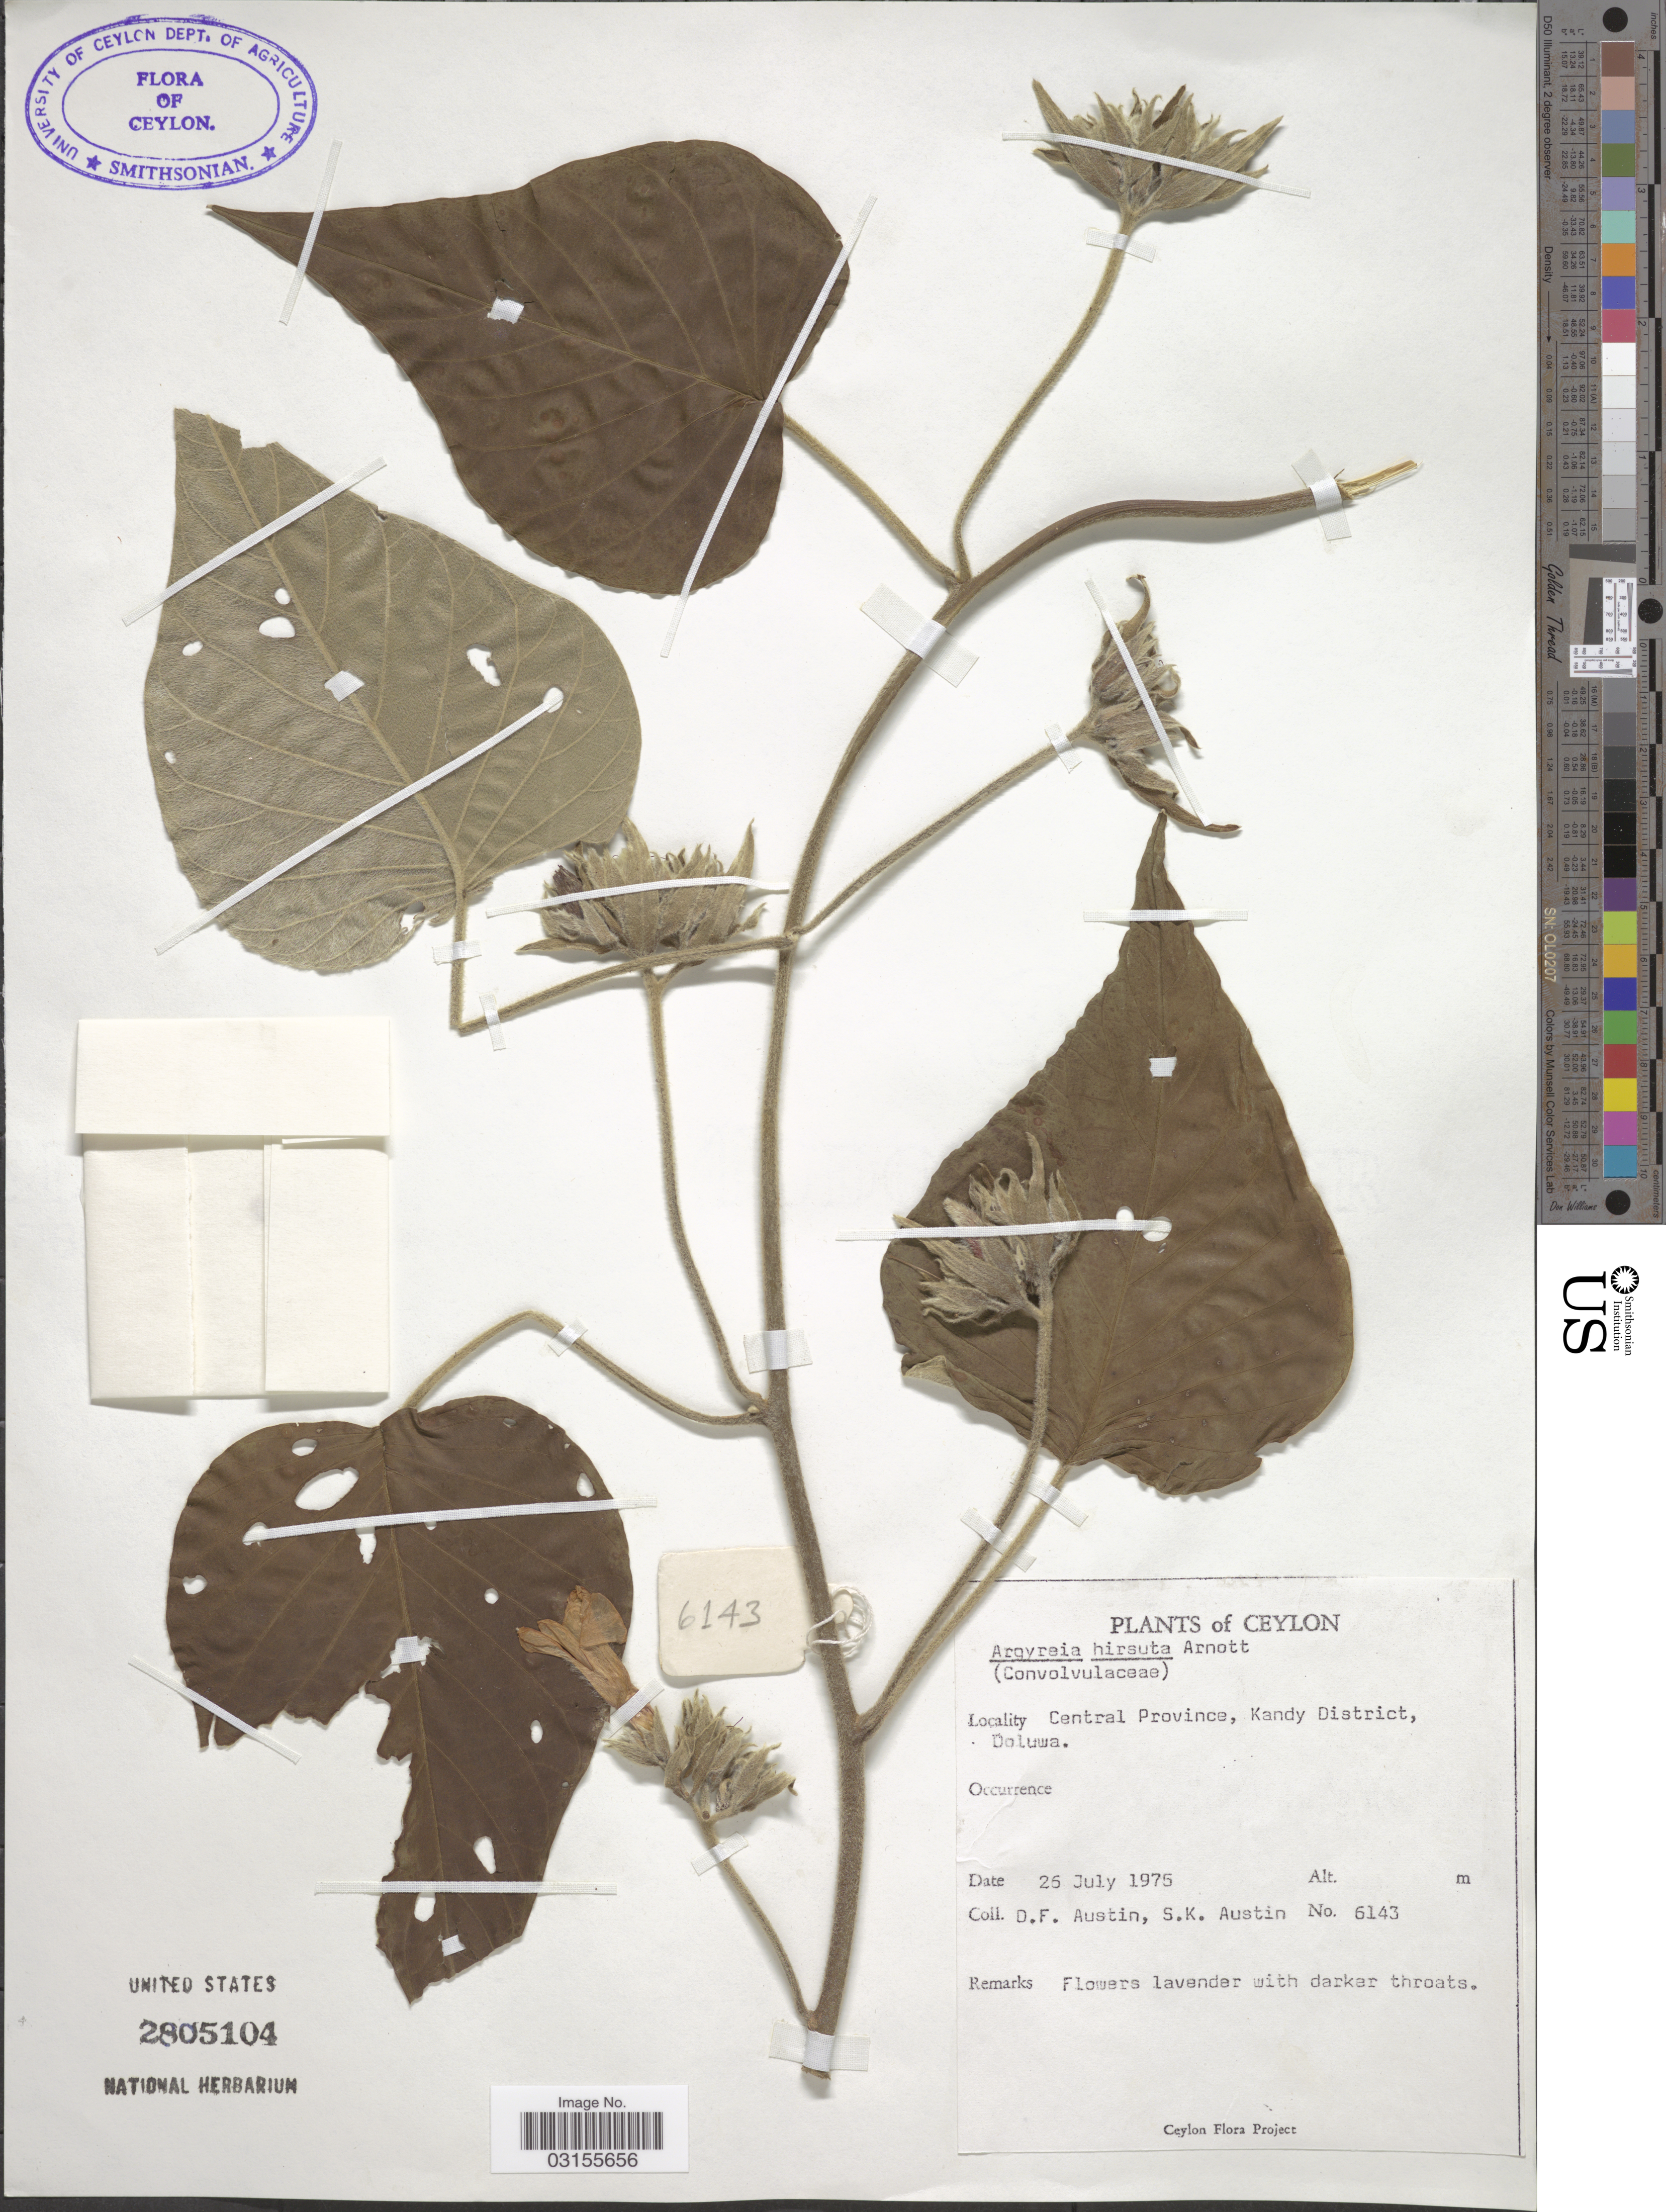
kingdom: Plantae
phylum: Tracheophyta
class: Magnoliopsida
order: Solanales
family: Convolvulaceae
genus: Argyreia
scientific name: Argyreia hirsuta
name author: Arn.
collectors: D. Austin & S. Austin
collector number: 6143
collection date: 1975-07-26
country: Sri Lanka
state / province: Central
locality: Ceylon. Kandy District, Doluwa.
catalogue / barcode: US 2805104